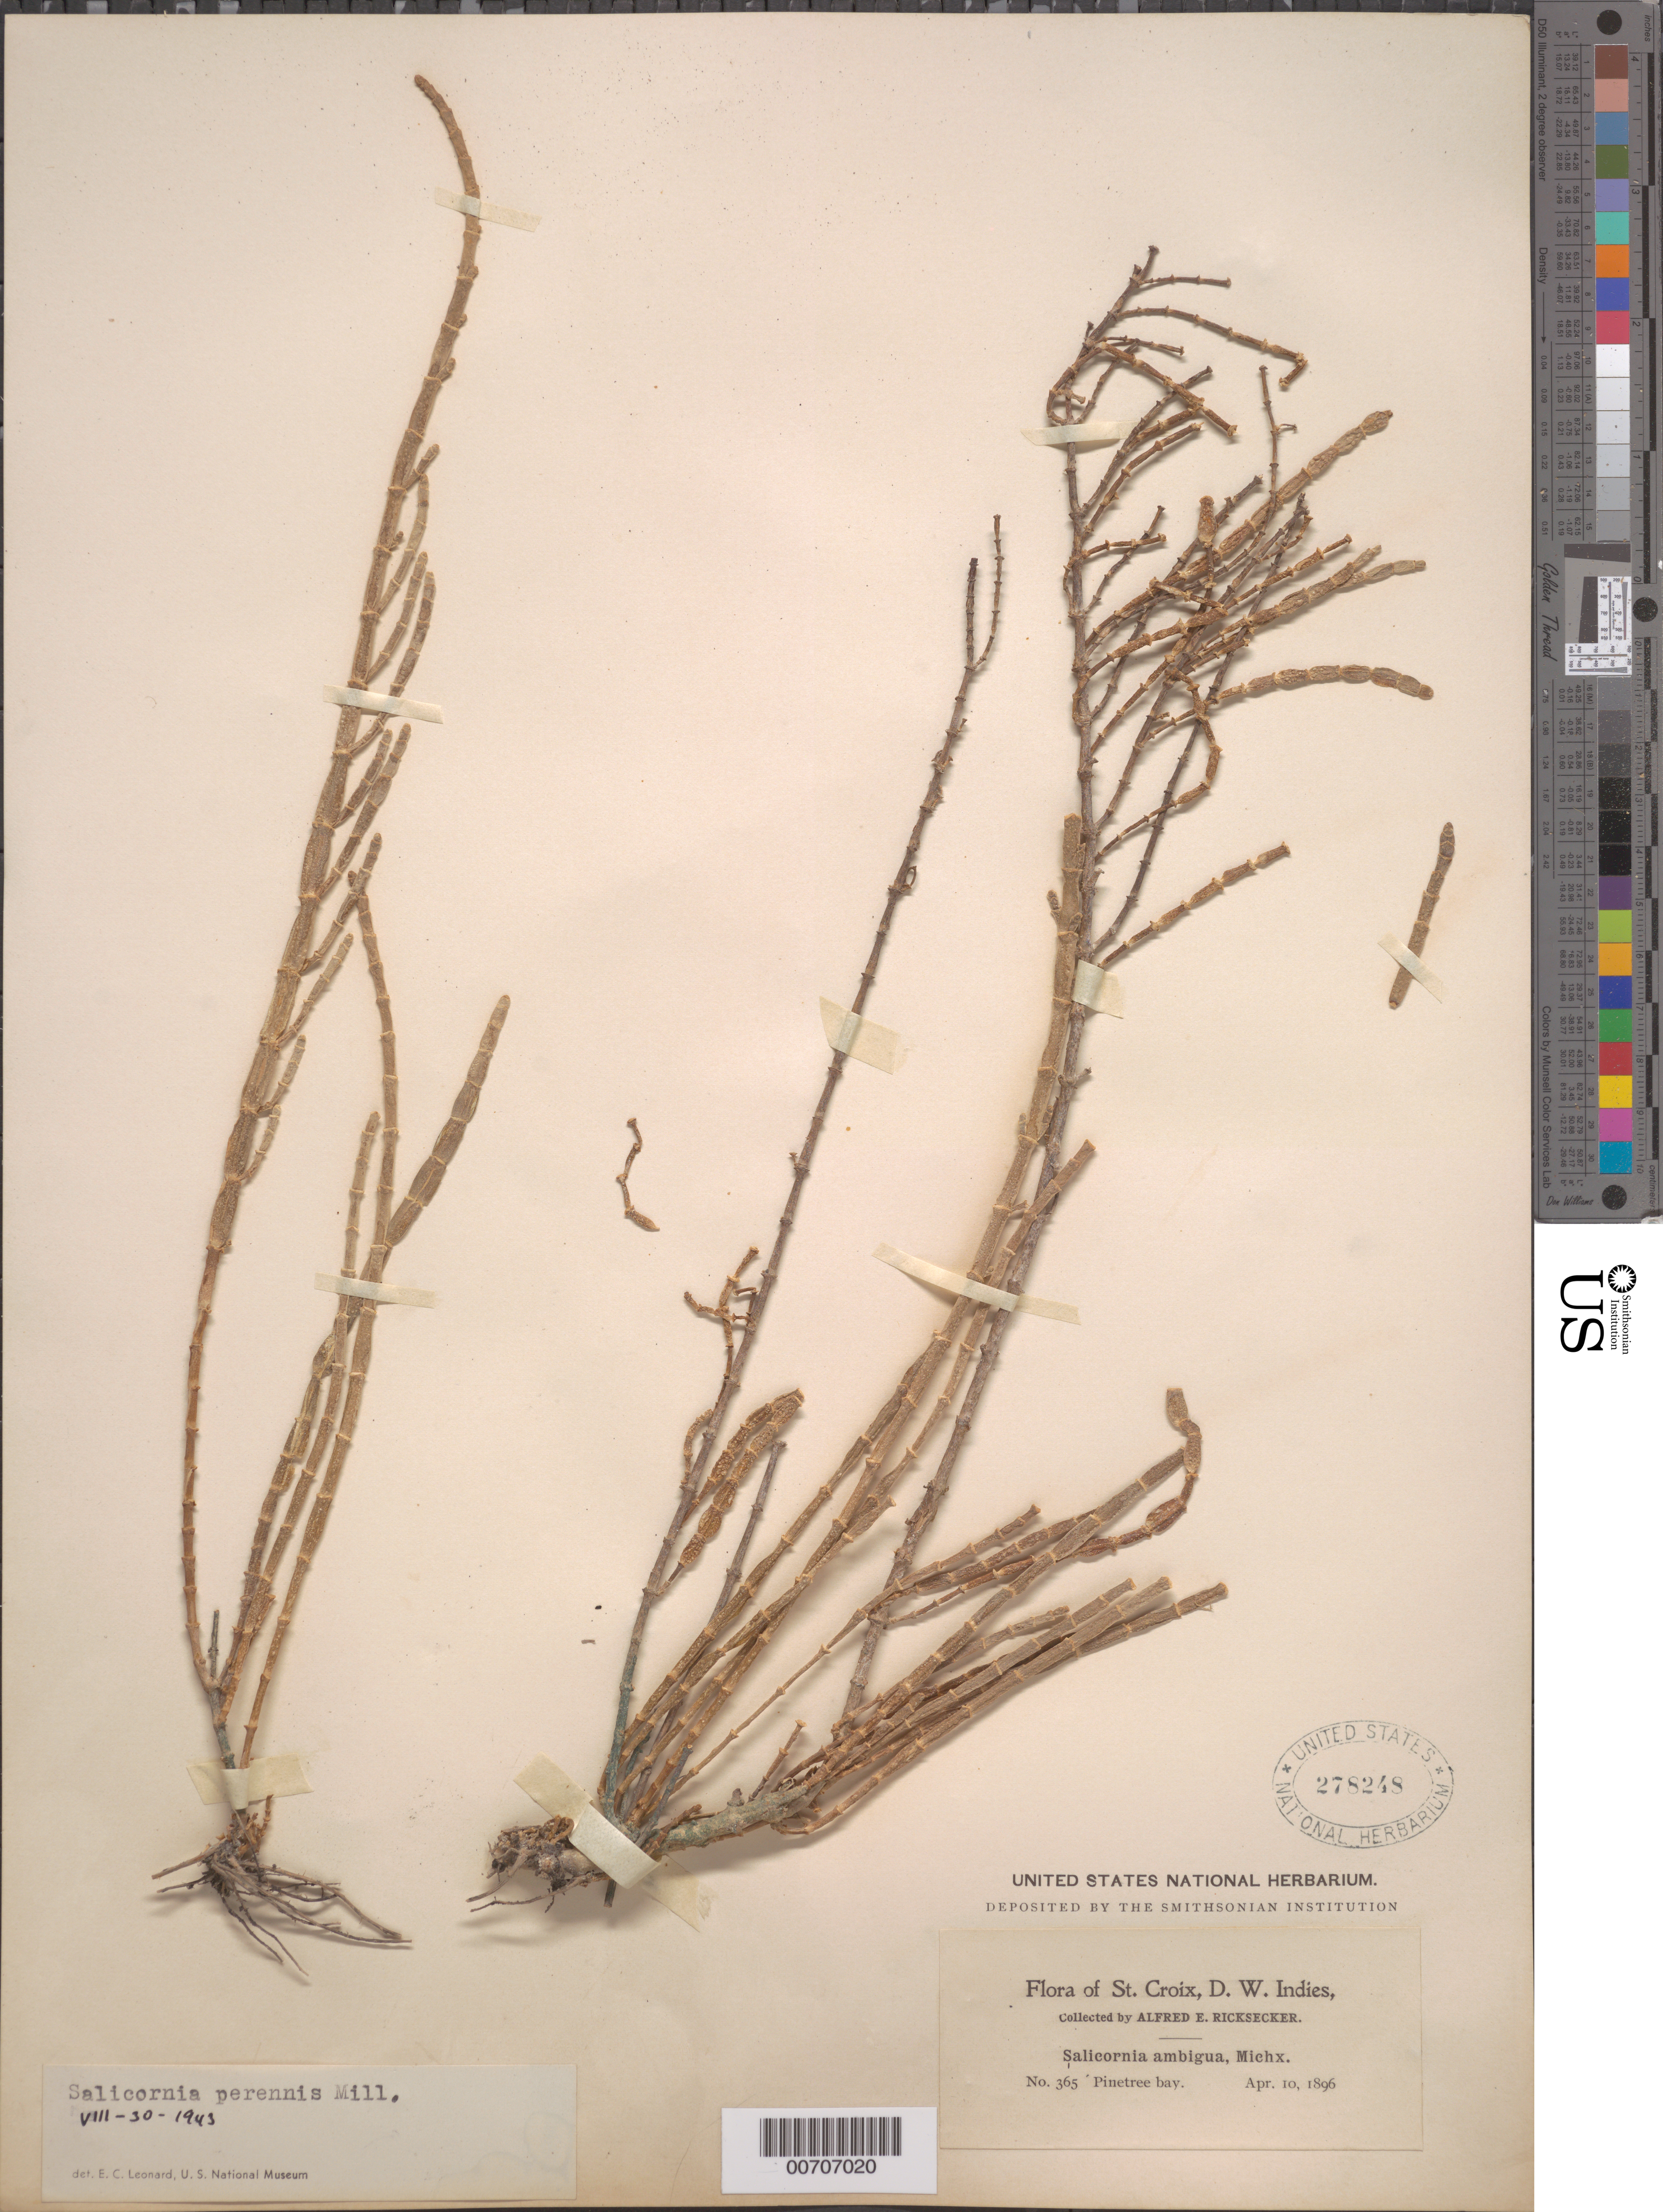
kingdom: Plantae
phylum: Tracheophyta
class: Magnoliopsida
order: Caryophyllales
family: Amaranthaceae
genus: Salicornia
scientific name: Salicornia perennis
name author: Mill.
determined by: Leonard, Emery C., (US)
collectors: A. E. Ricksecker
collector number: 365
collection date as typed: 10 Apr 1896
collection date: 1896-04-10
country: U.S. Virgin Islands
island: St. Croix Island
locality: Pinetree bay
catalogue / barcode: US 278248